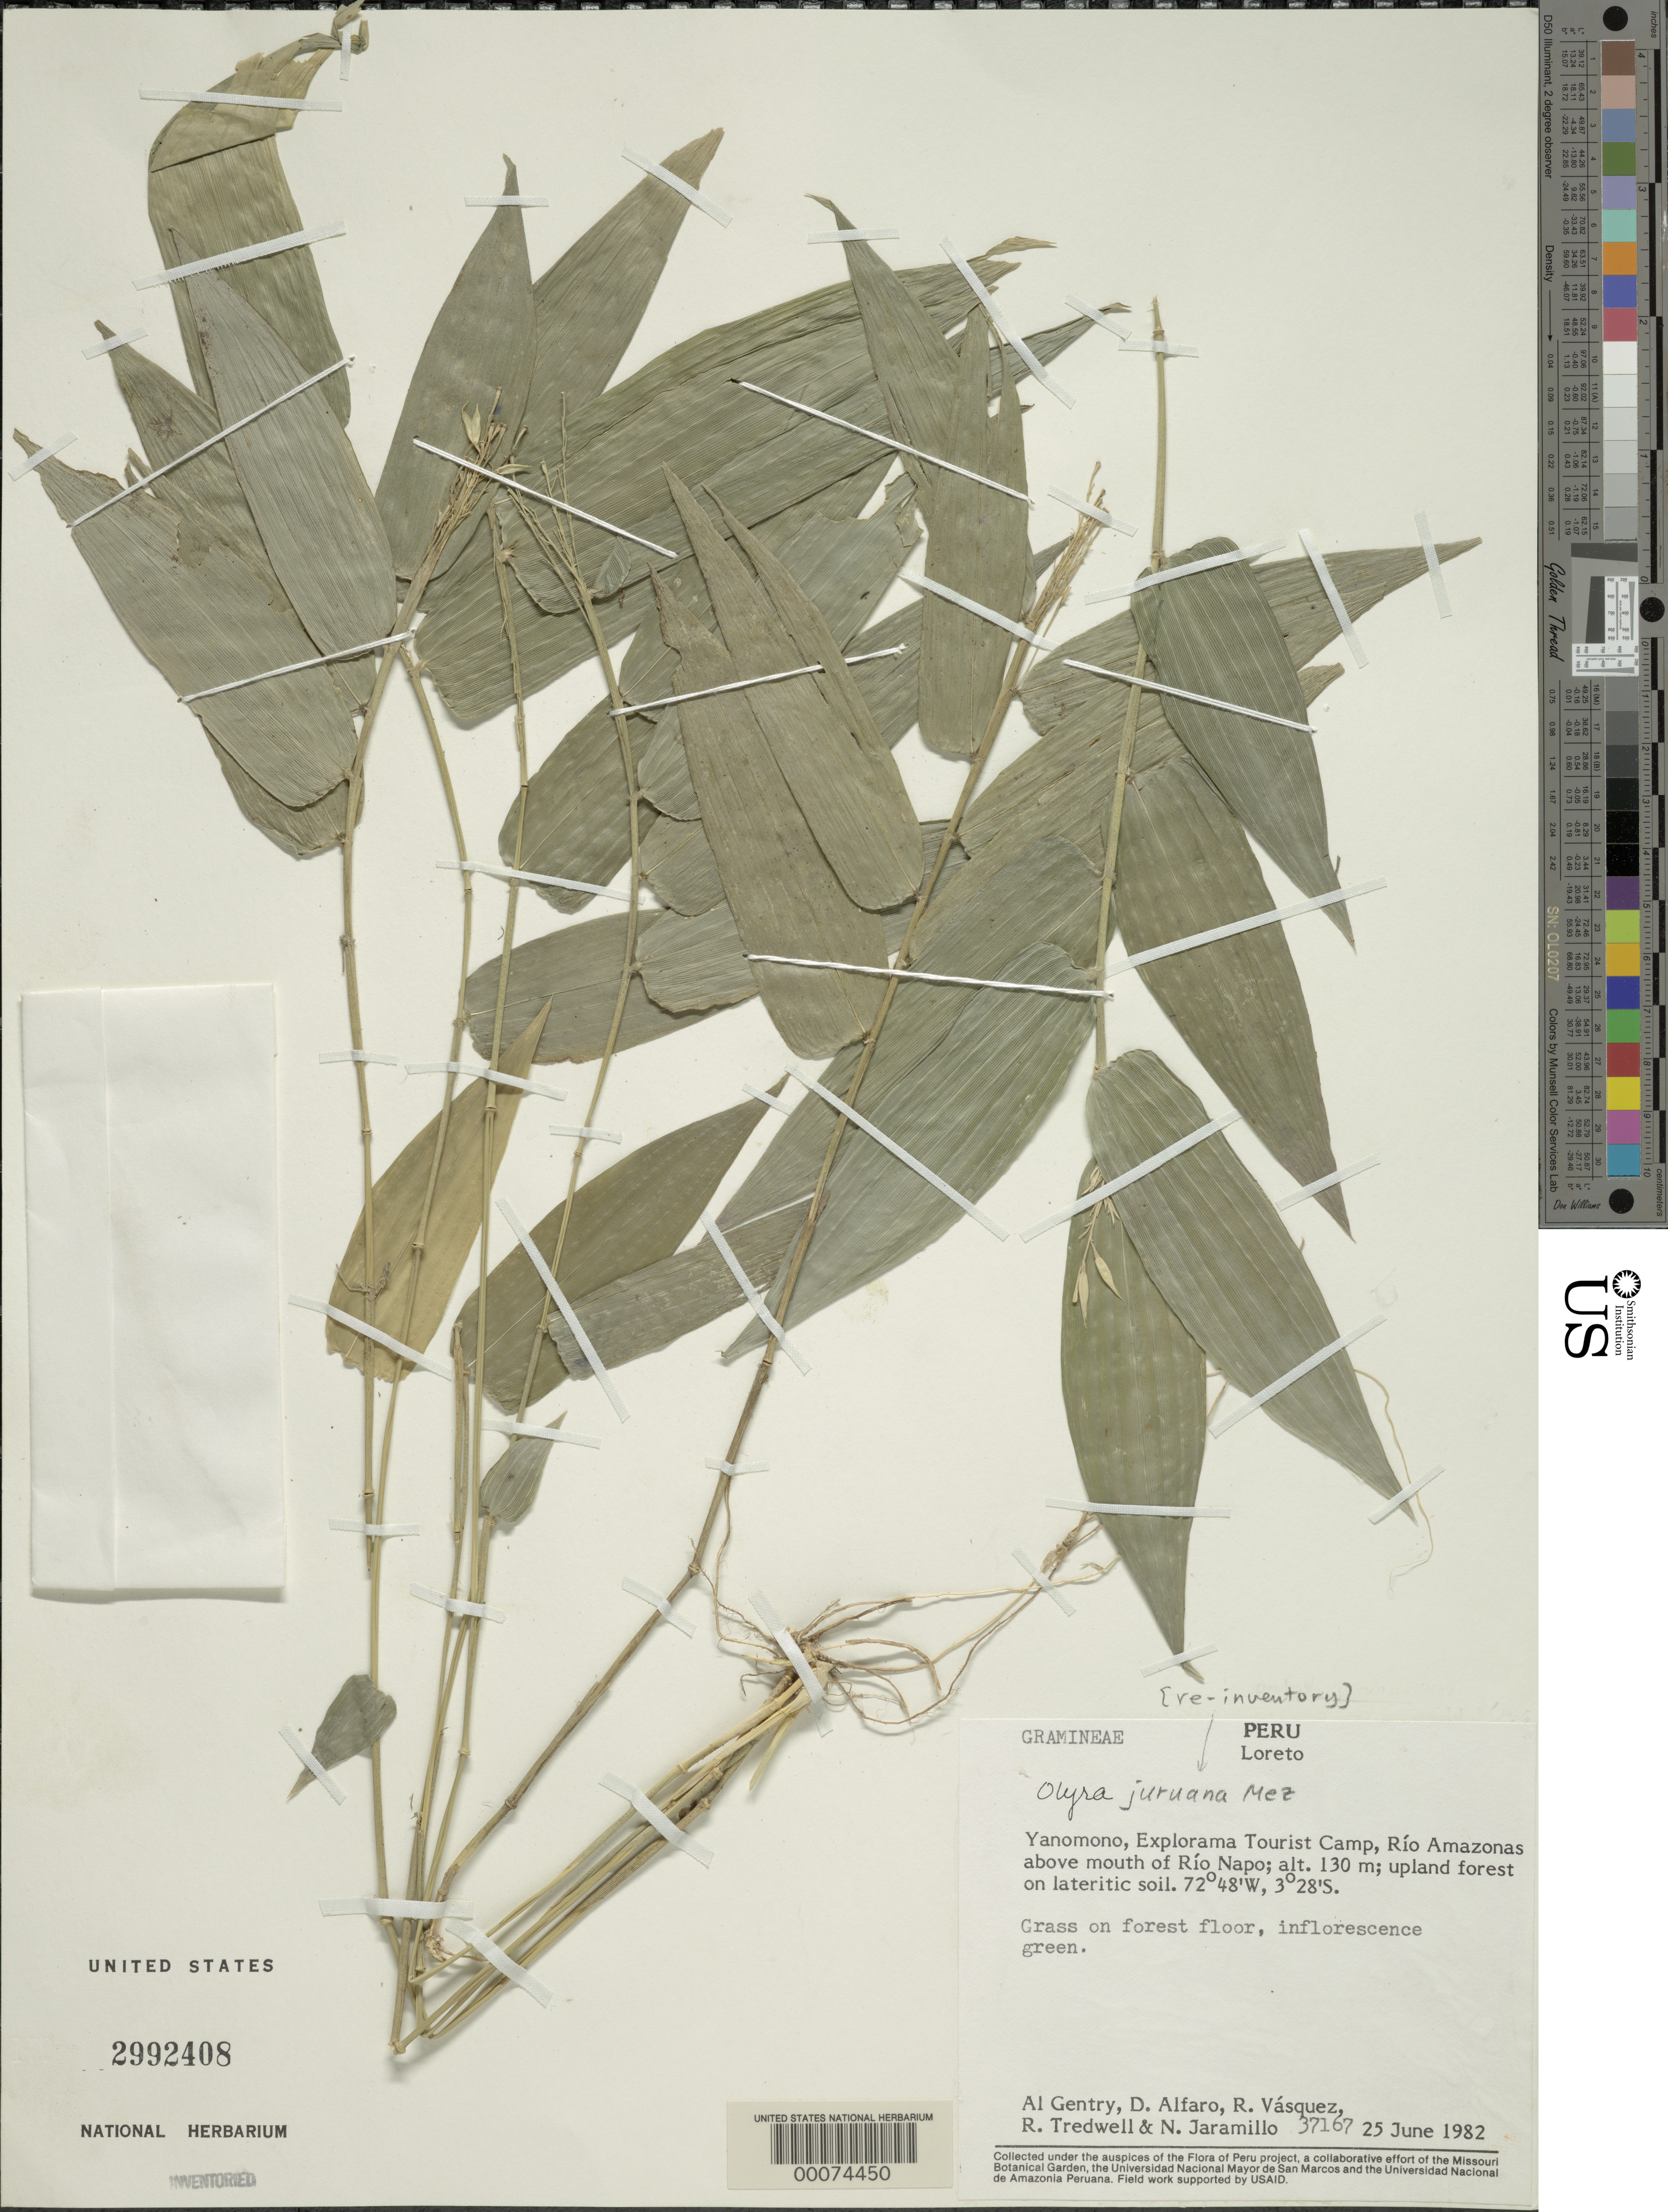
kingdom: Plantae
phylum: Tracheophyta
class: Liliopsida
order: Poales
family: Poaceae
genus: Olyra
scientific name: Olyra juruana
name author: Mez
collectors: A. H. Gentry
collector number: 37167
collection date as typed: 25 Jun 1982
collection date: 1982-06-25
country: Peru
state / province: Loreto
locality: Yanomono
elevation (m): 130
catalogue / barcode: US 2992408